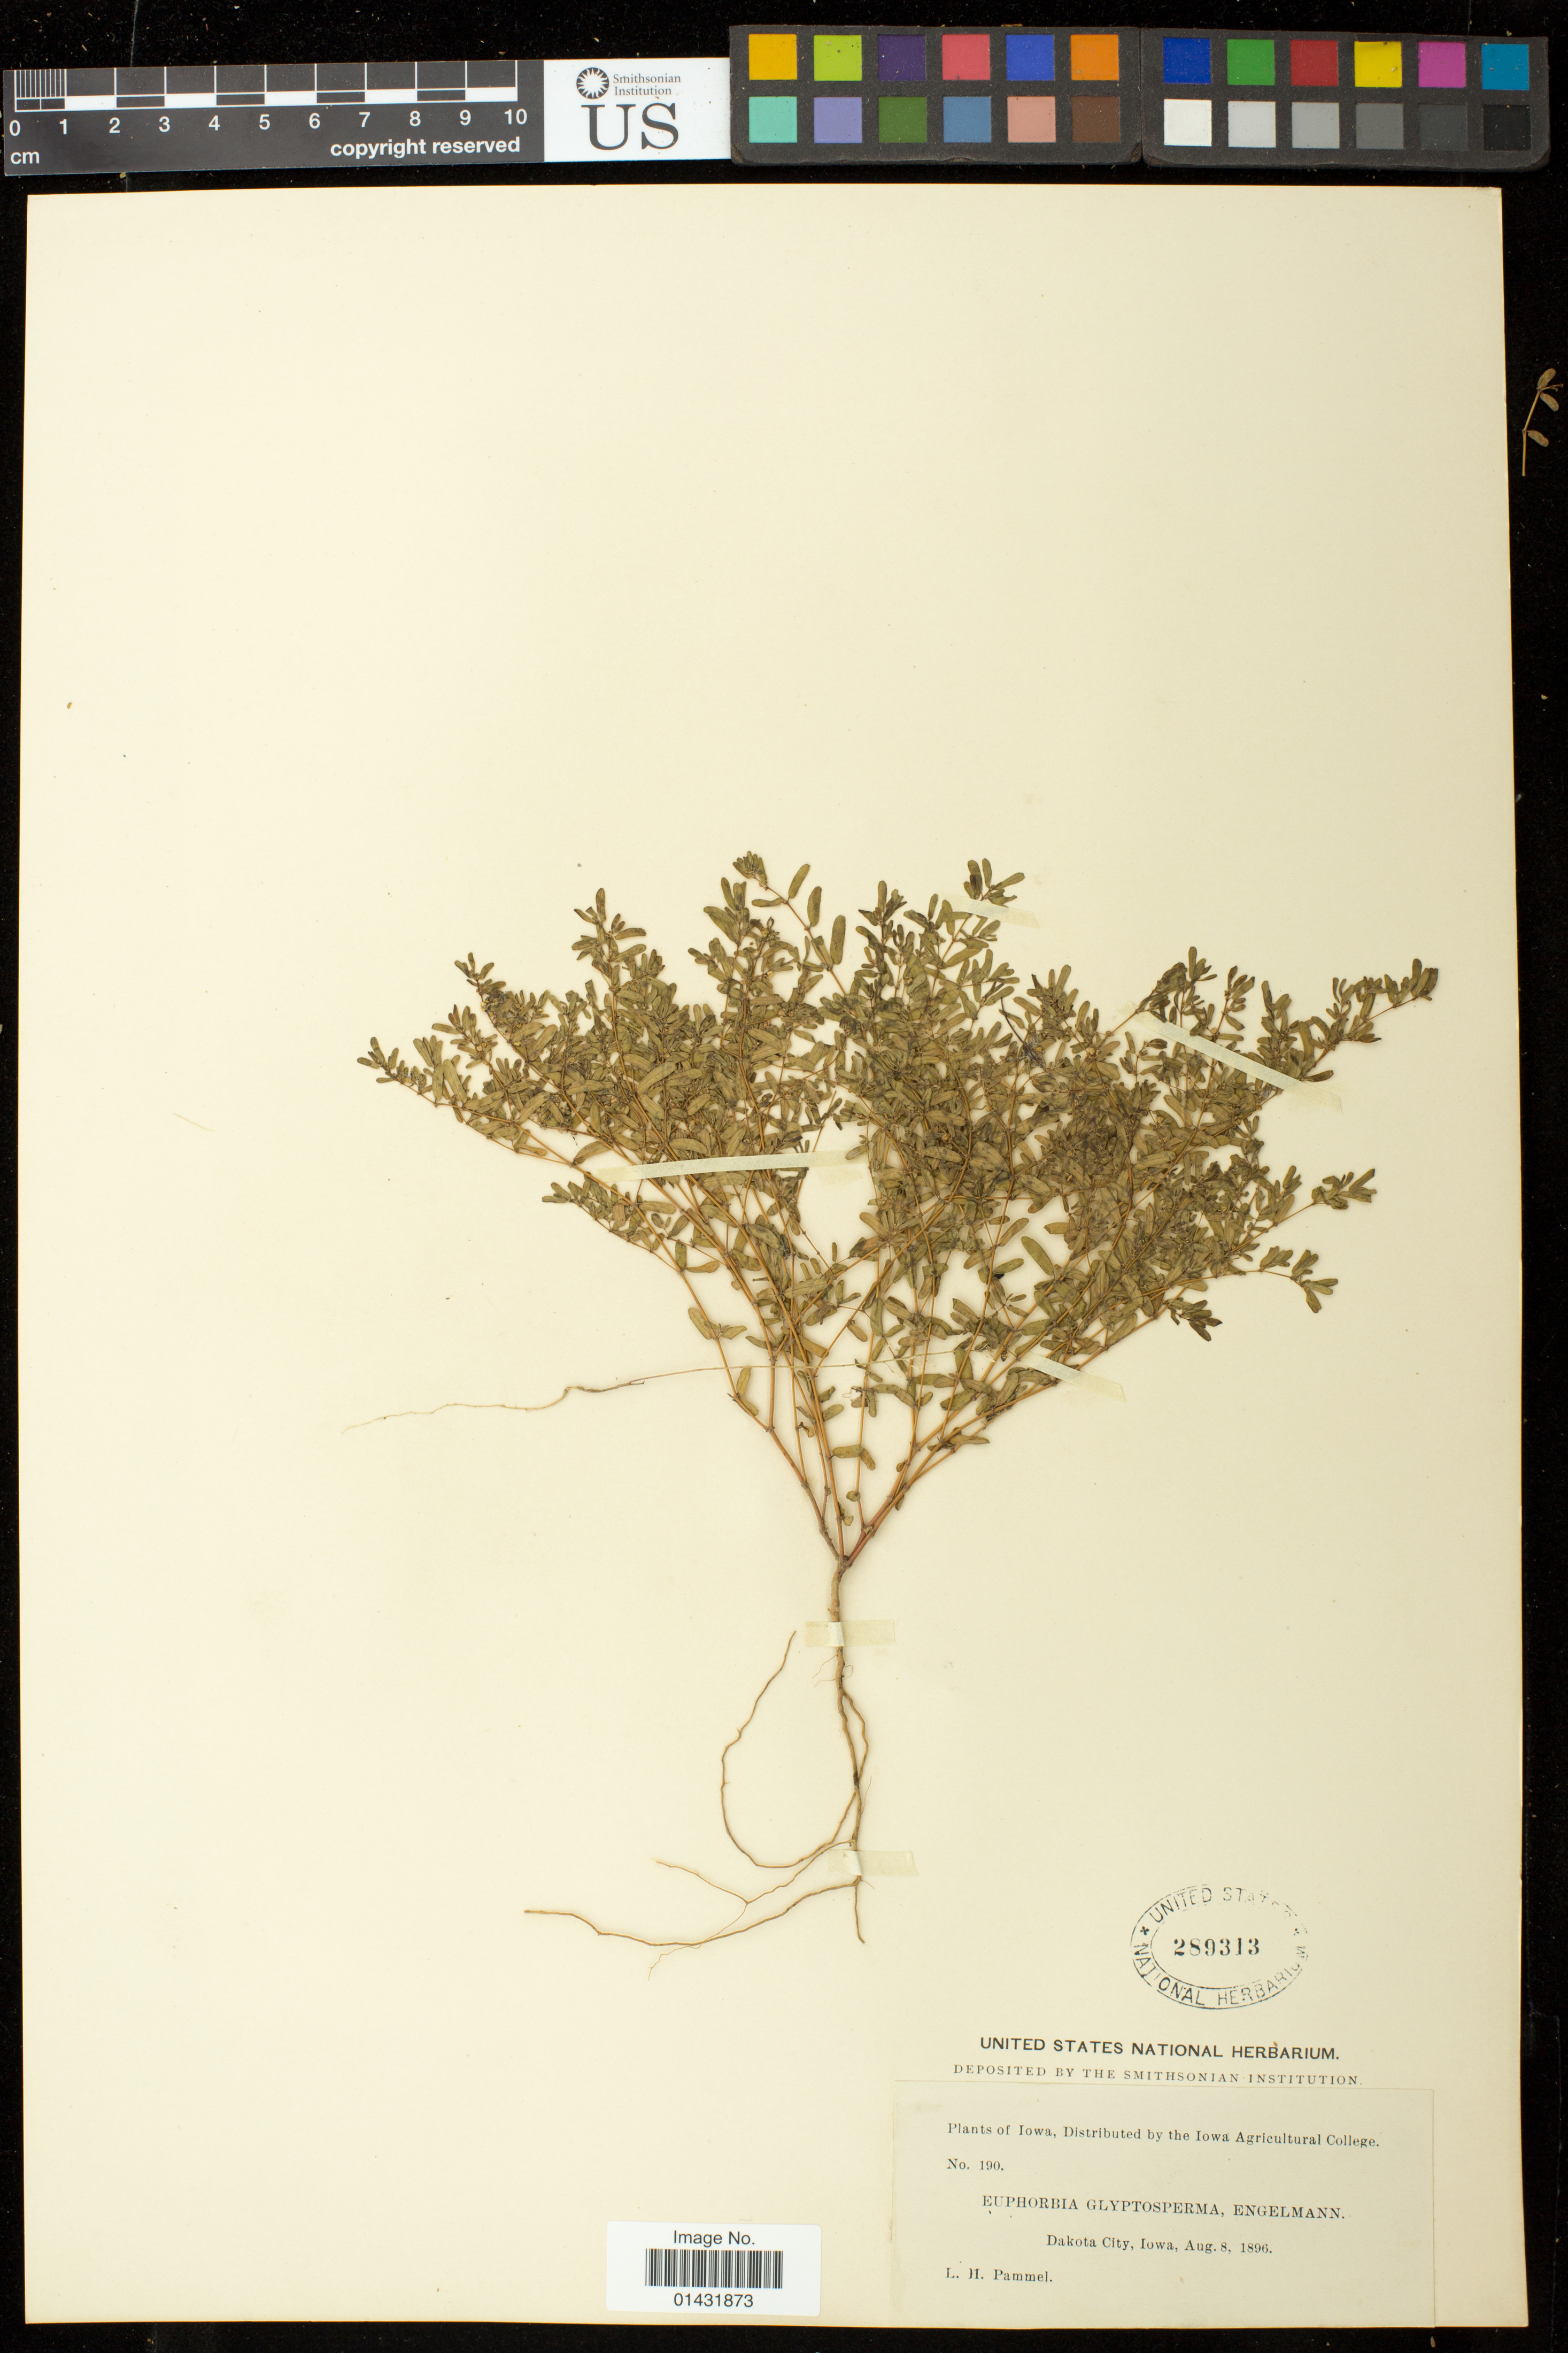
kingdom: Plantae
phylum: Tracheophyta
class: Magnoliopsida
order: Malpighiales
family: Euphorbiaceae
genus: Euphorbia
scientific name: Euphorbia glyptosperma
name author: Engelm.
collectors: L. Pammel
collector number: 190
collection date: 1896-08-08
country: United States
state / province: Iowa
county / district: Humboldt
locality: Dakota City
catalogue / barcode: US 289313